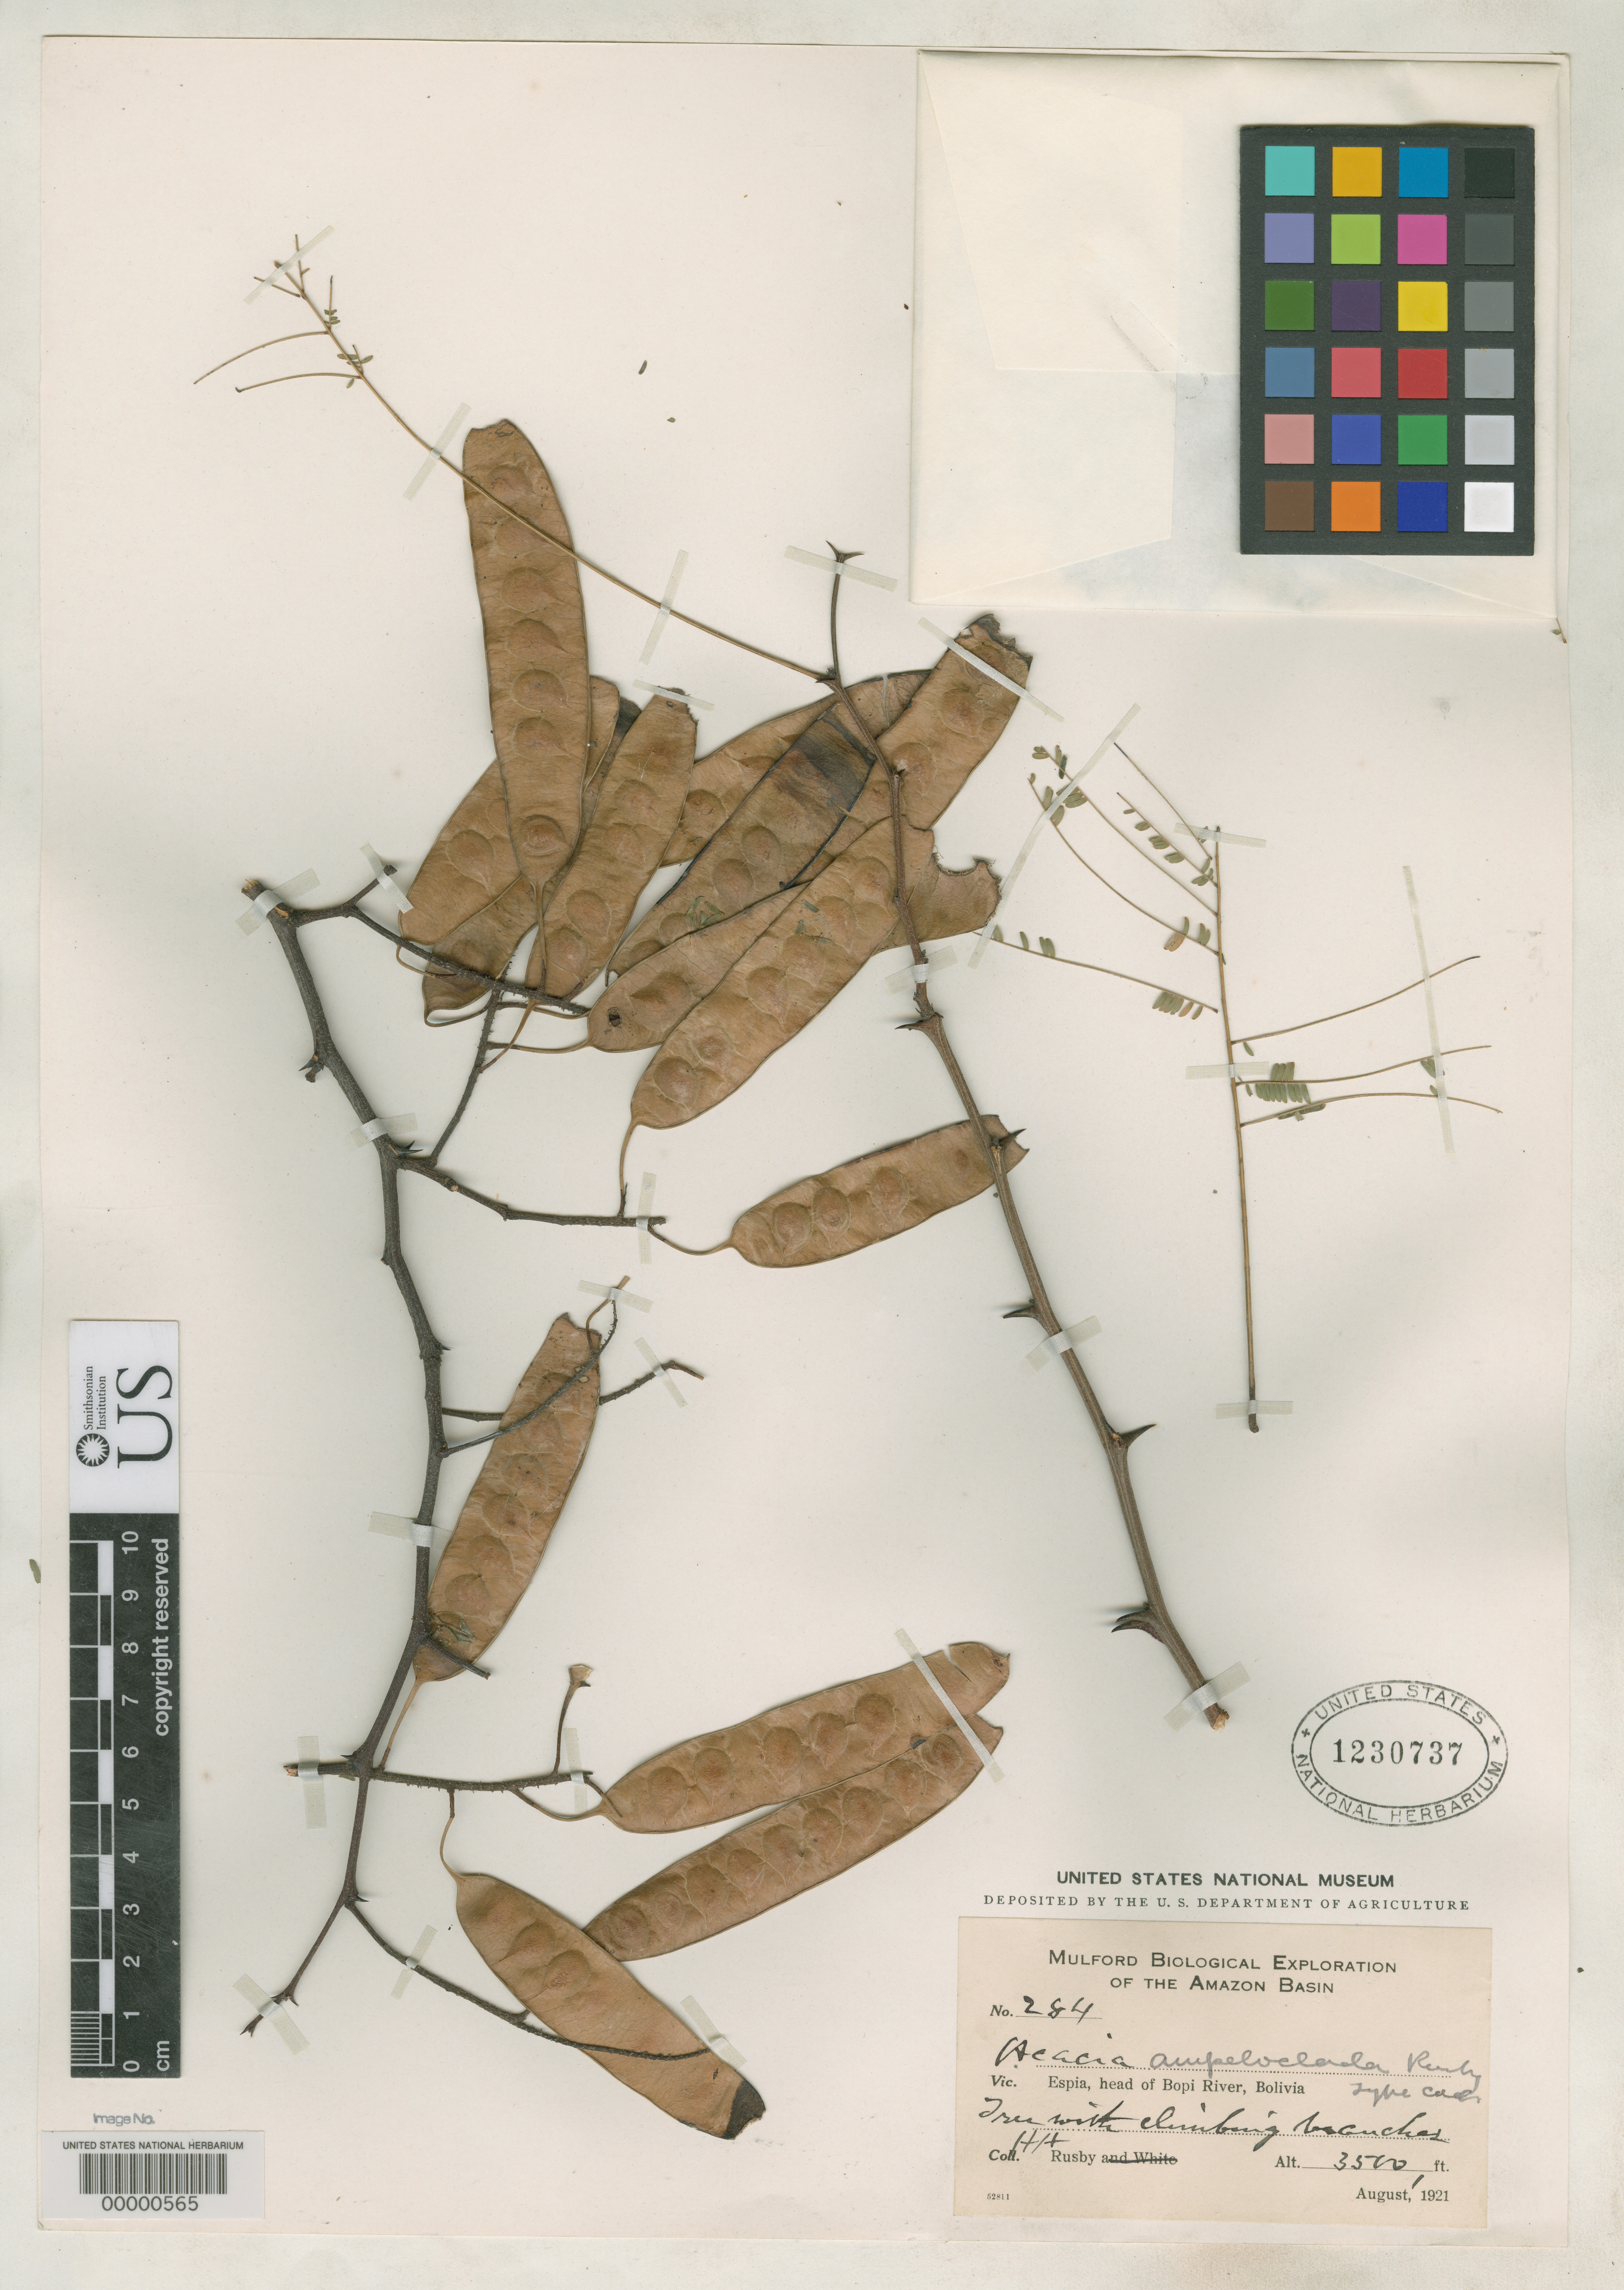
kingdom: Plantae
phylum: Tracheophyta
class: Magnoliopsida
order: Fabales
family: Fabaceae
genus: Acacia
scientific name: Acacia ampeloclada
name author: Rusby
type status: Isotype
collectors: H. H. Rusby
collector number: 284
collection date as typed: August 1, 1921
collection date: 1921-08-01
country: Bolivia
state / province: La Paz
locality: Espia, head of Bopi RIver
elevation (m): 1067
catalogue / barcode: US 1230737